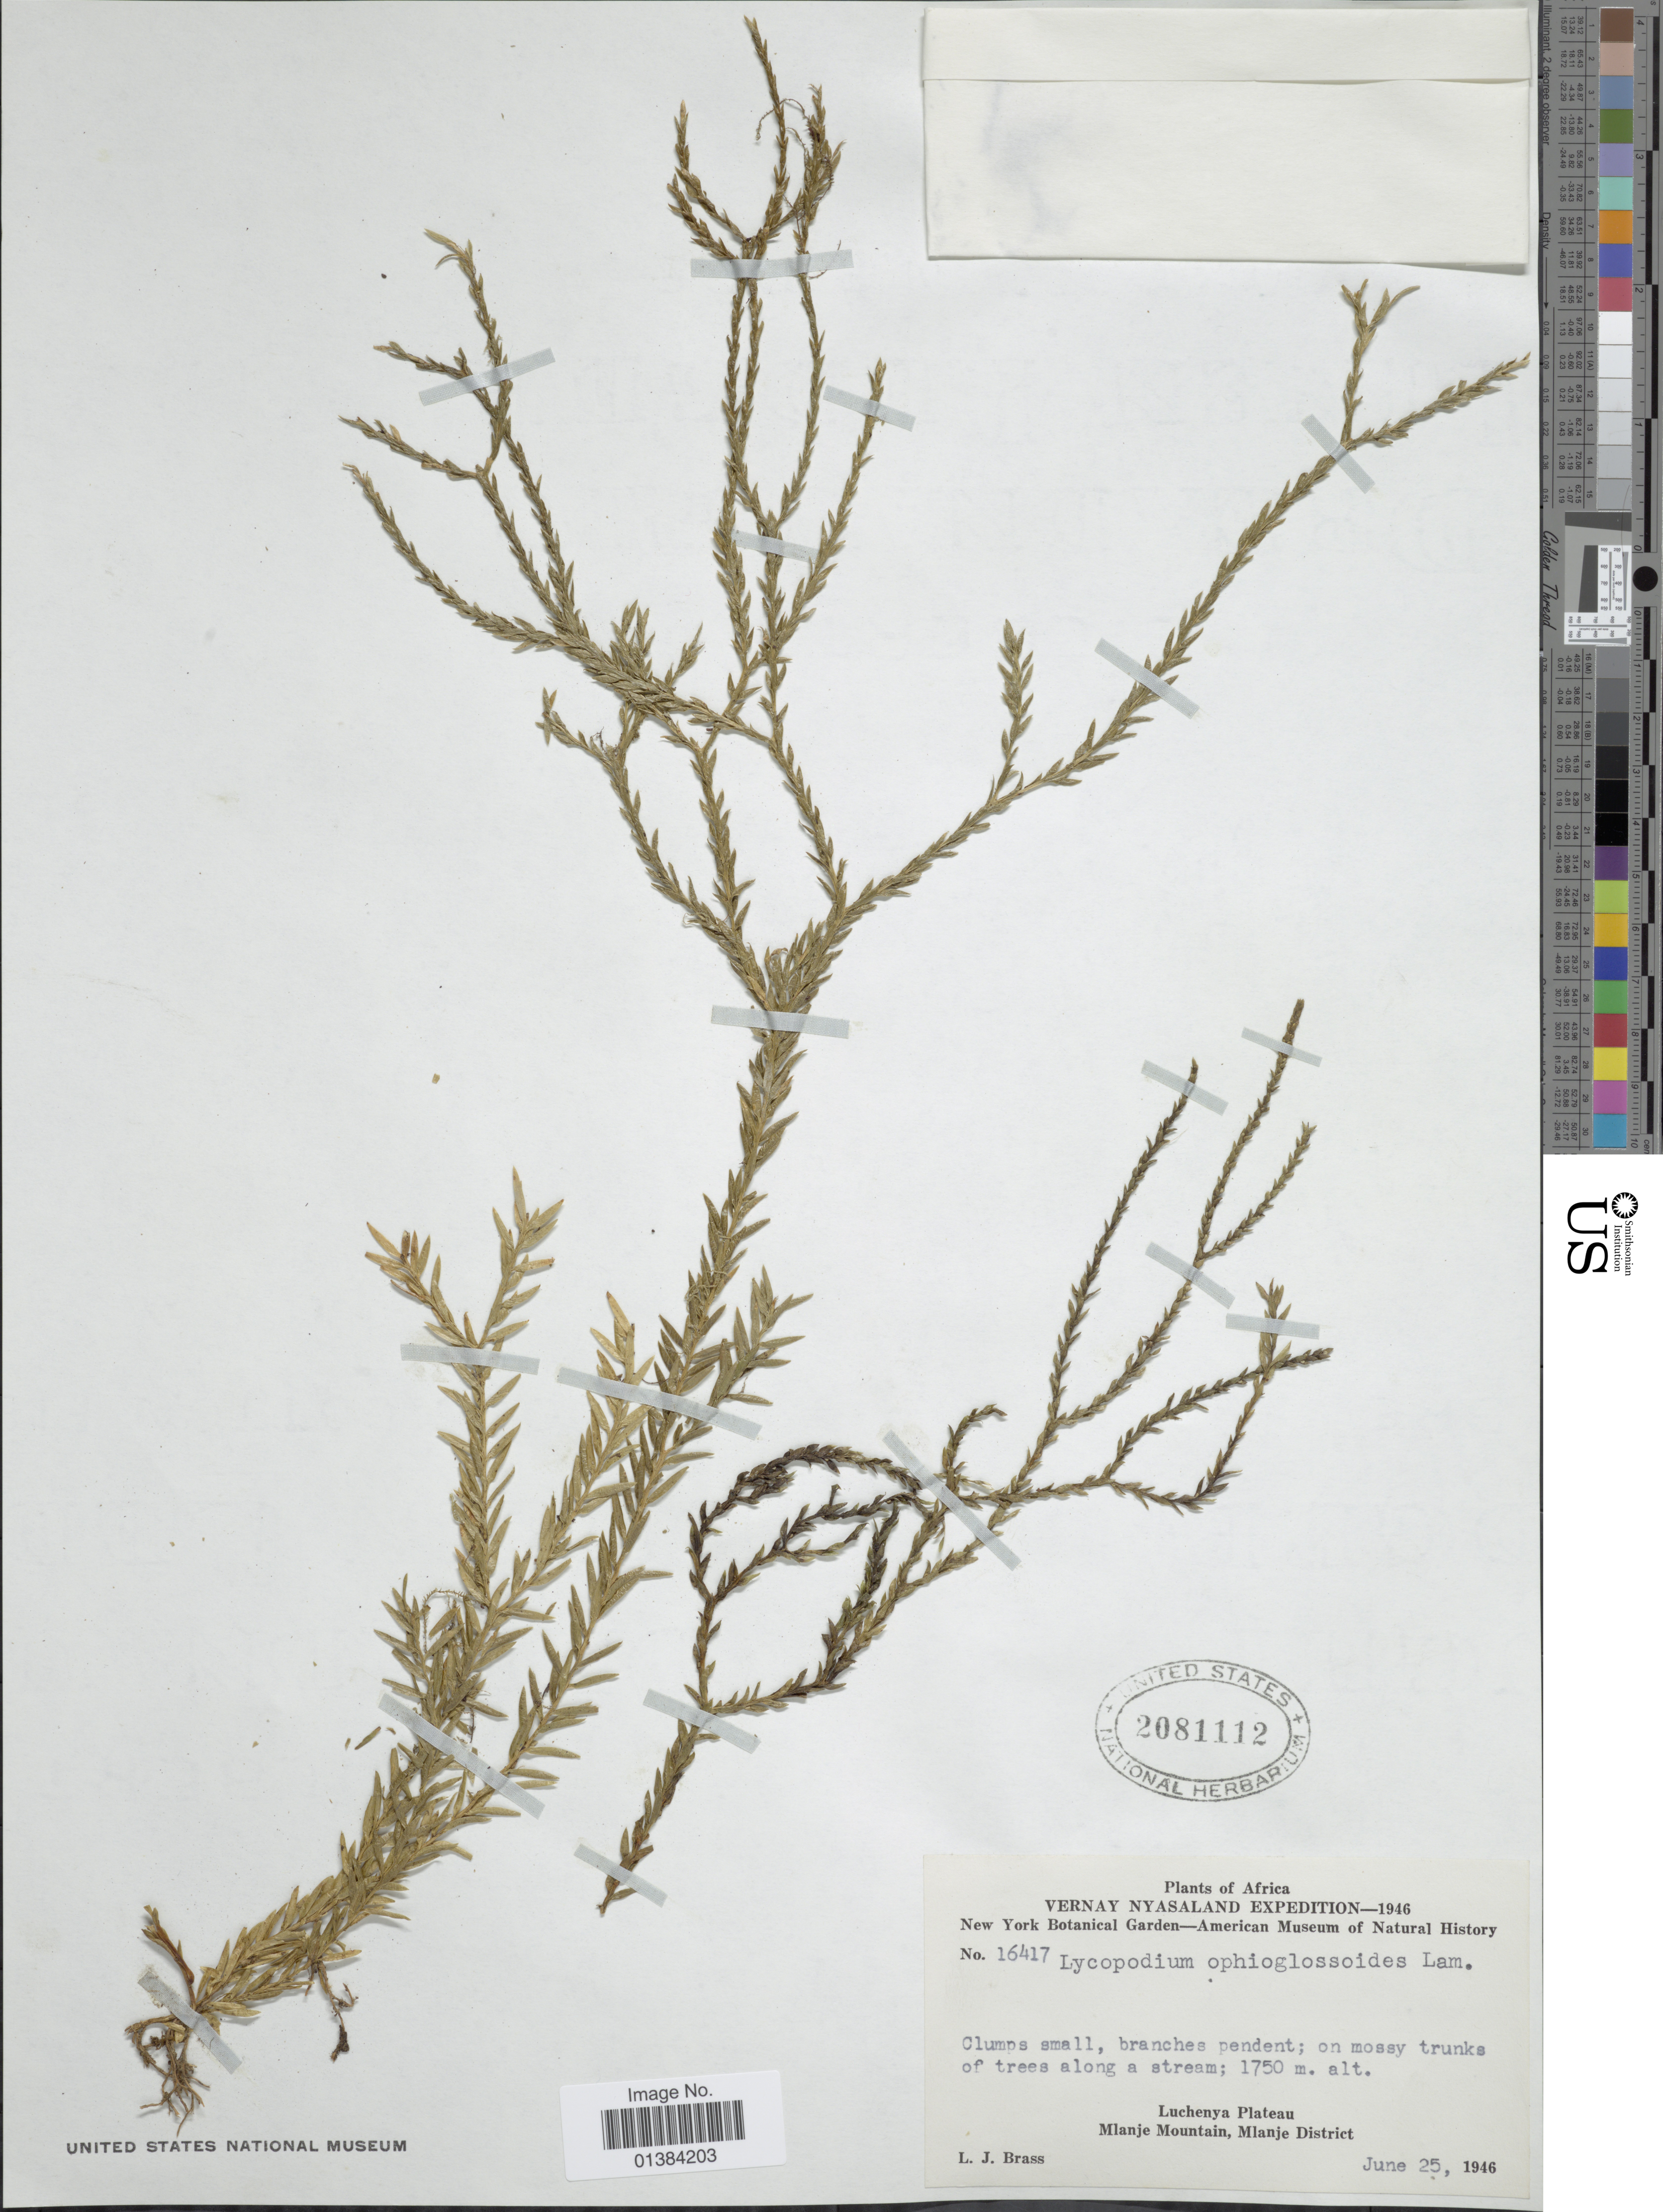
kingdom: Plantae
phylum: Tracheophyta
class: Lycopodiopsida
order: Lycopodiales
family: Lycopodiaceae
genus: Phlegmariurus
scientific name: Phlegmariurus ophioglossoides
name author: (Lam.) A. R. Field & Bostock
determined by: Field, A. R.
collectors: L. J. Brass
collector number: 16417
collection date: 1946-06-25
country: Malawi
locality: Africa. Vernay Nyasaland. Luchenya Plateau. Mlanje Mountain, Mlanje District.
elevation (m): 1750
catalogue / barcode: US 2081112